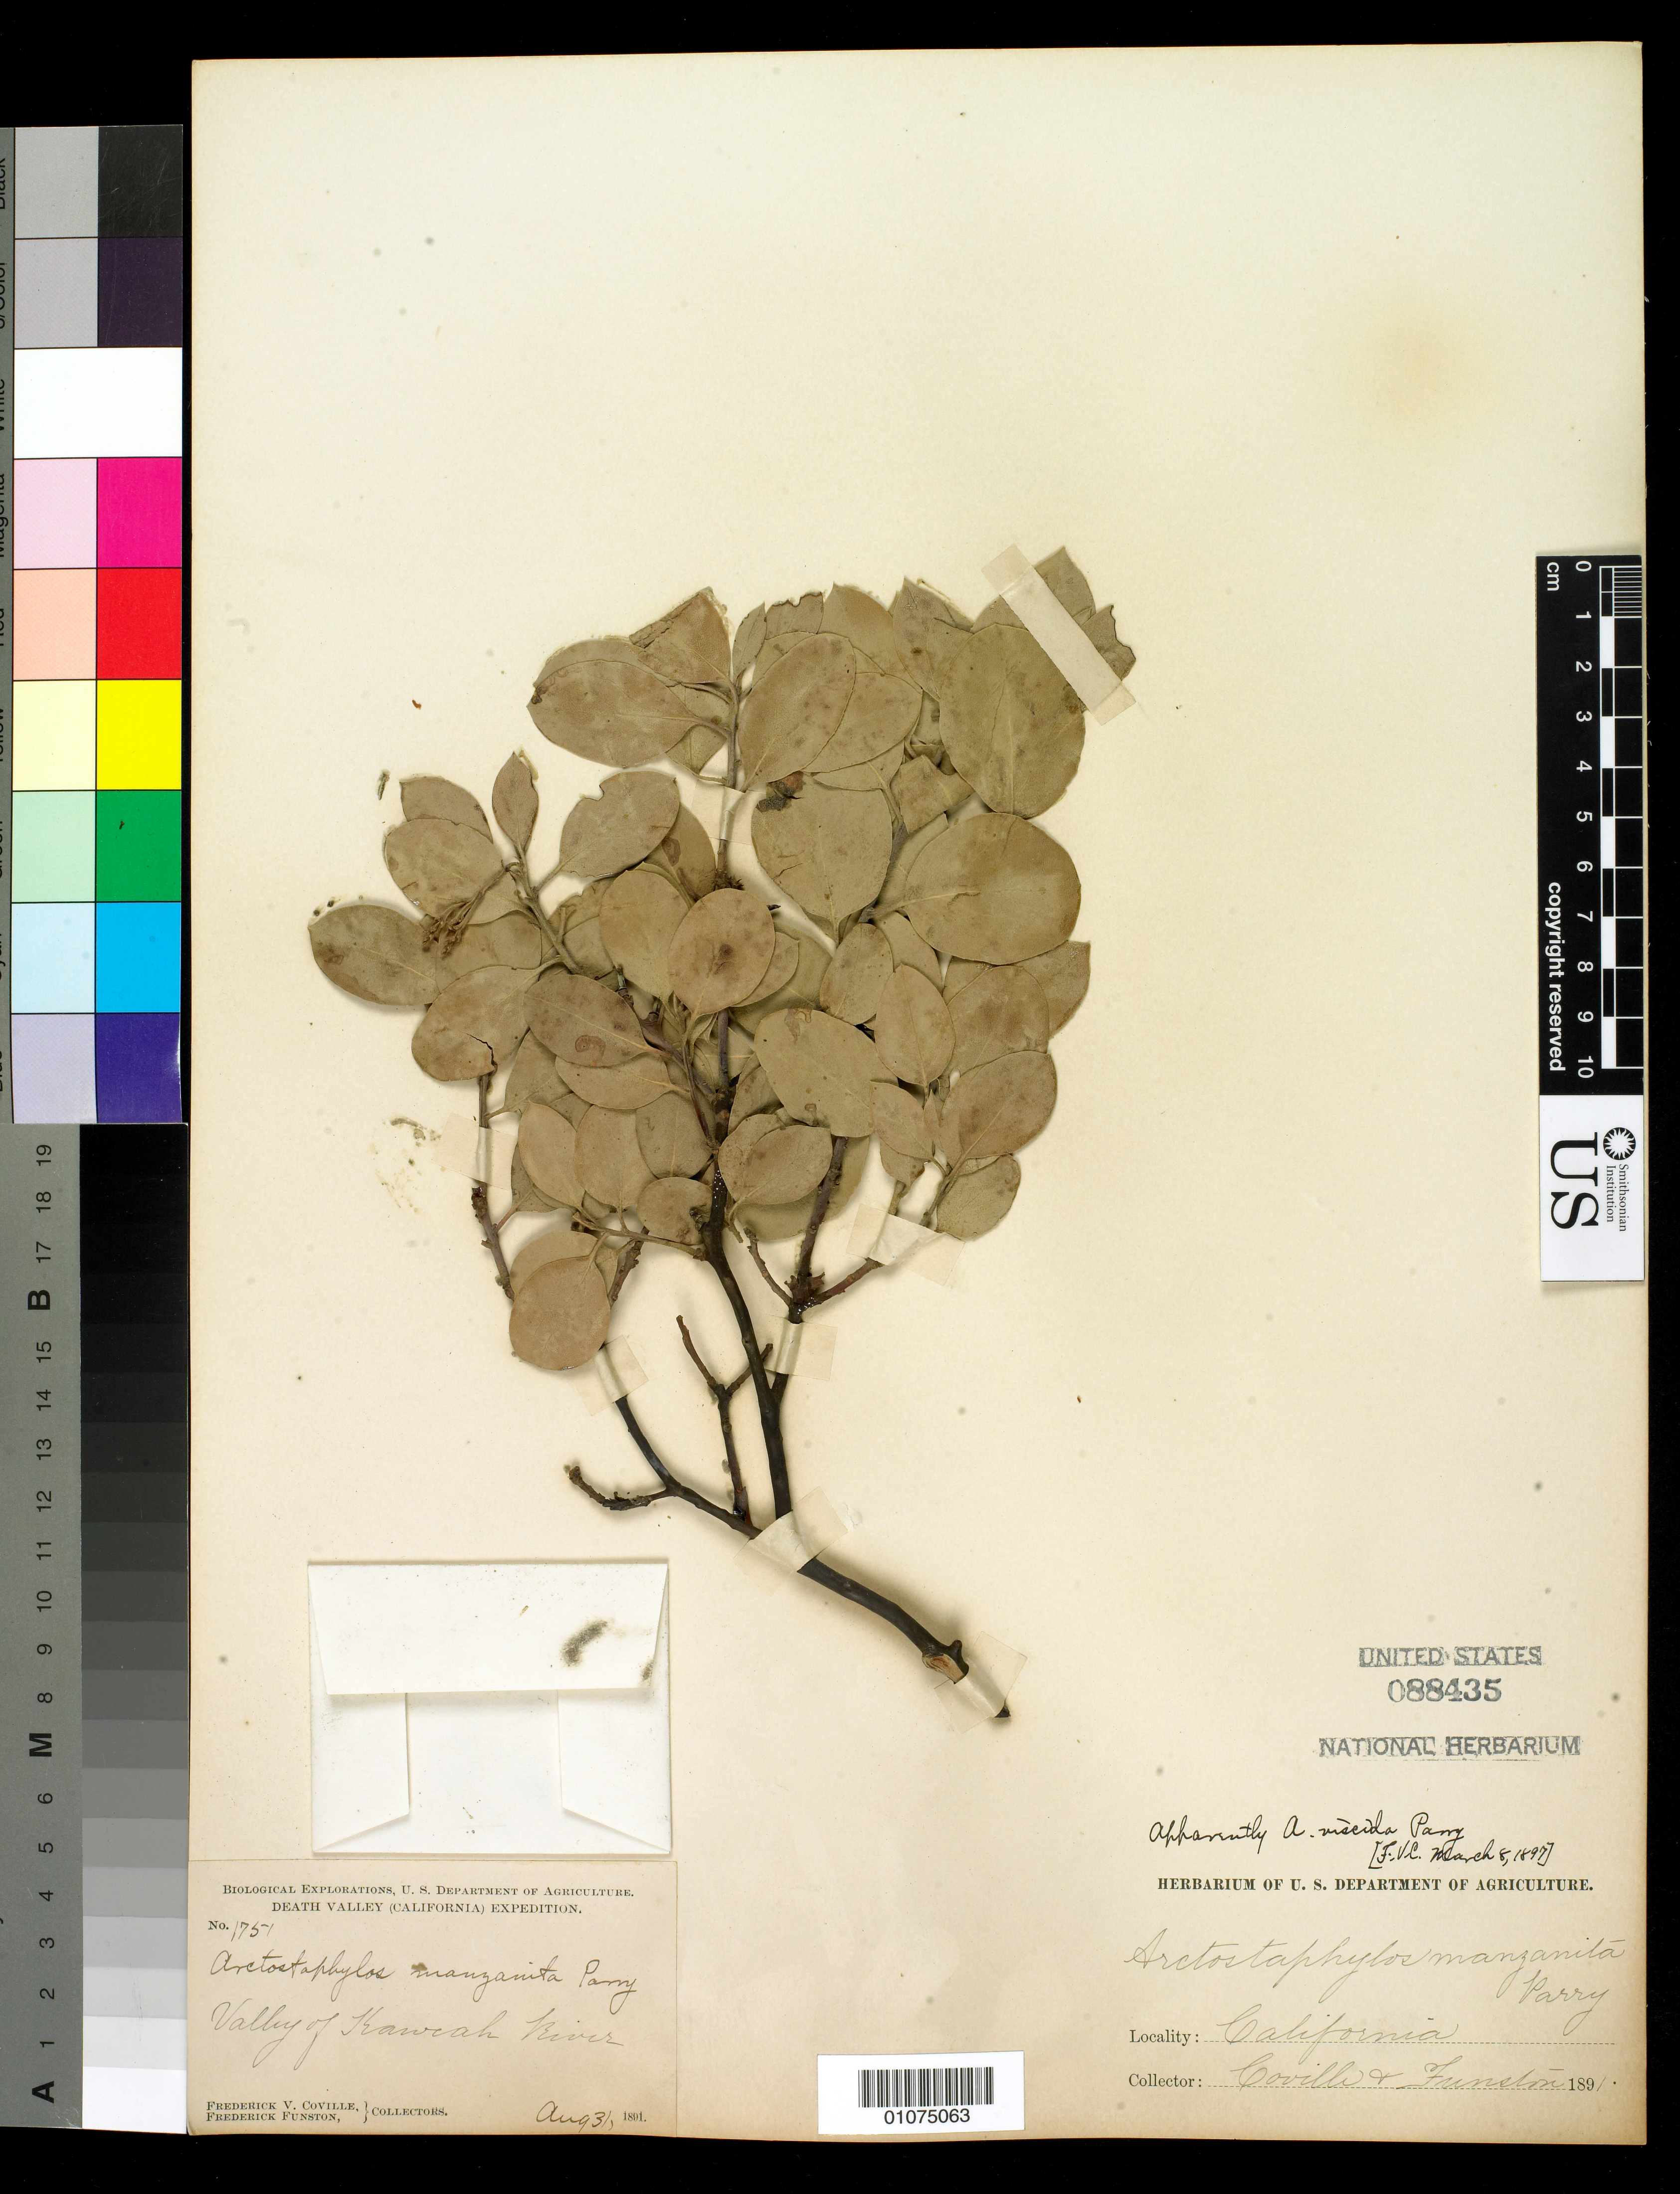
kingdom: Plantae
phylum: Tracheophyta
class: Magnoliopsida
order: Ericales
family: Ericaceae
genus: Arctostaphylos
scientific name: Arctostaphylos viscida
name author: Parry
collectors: F. V. Coville & F. Funston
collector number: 1751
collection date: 1891-08-31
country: United States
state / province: California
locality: Valley of Kaweah River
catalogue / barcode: US 88435